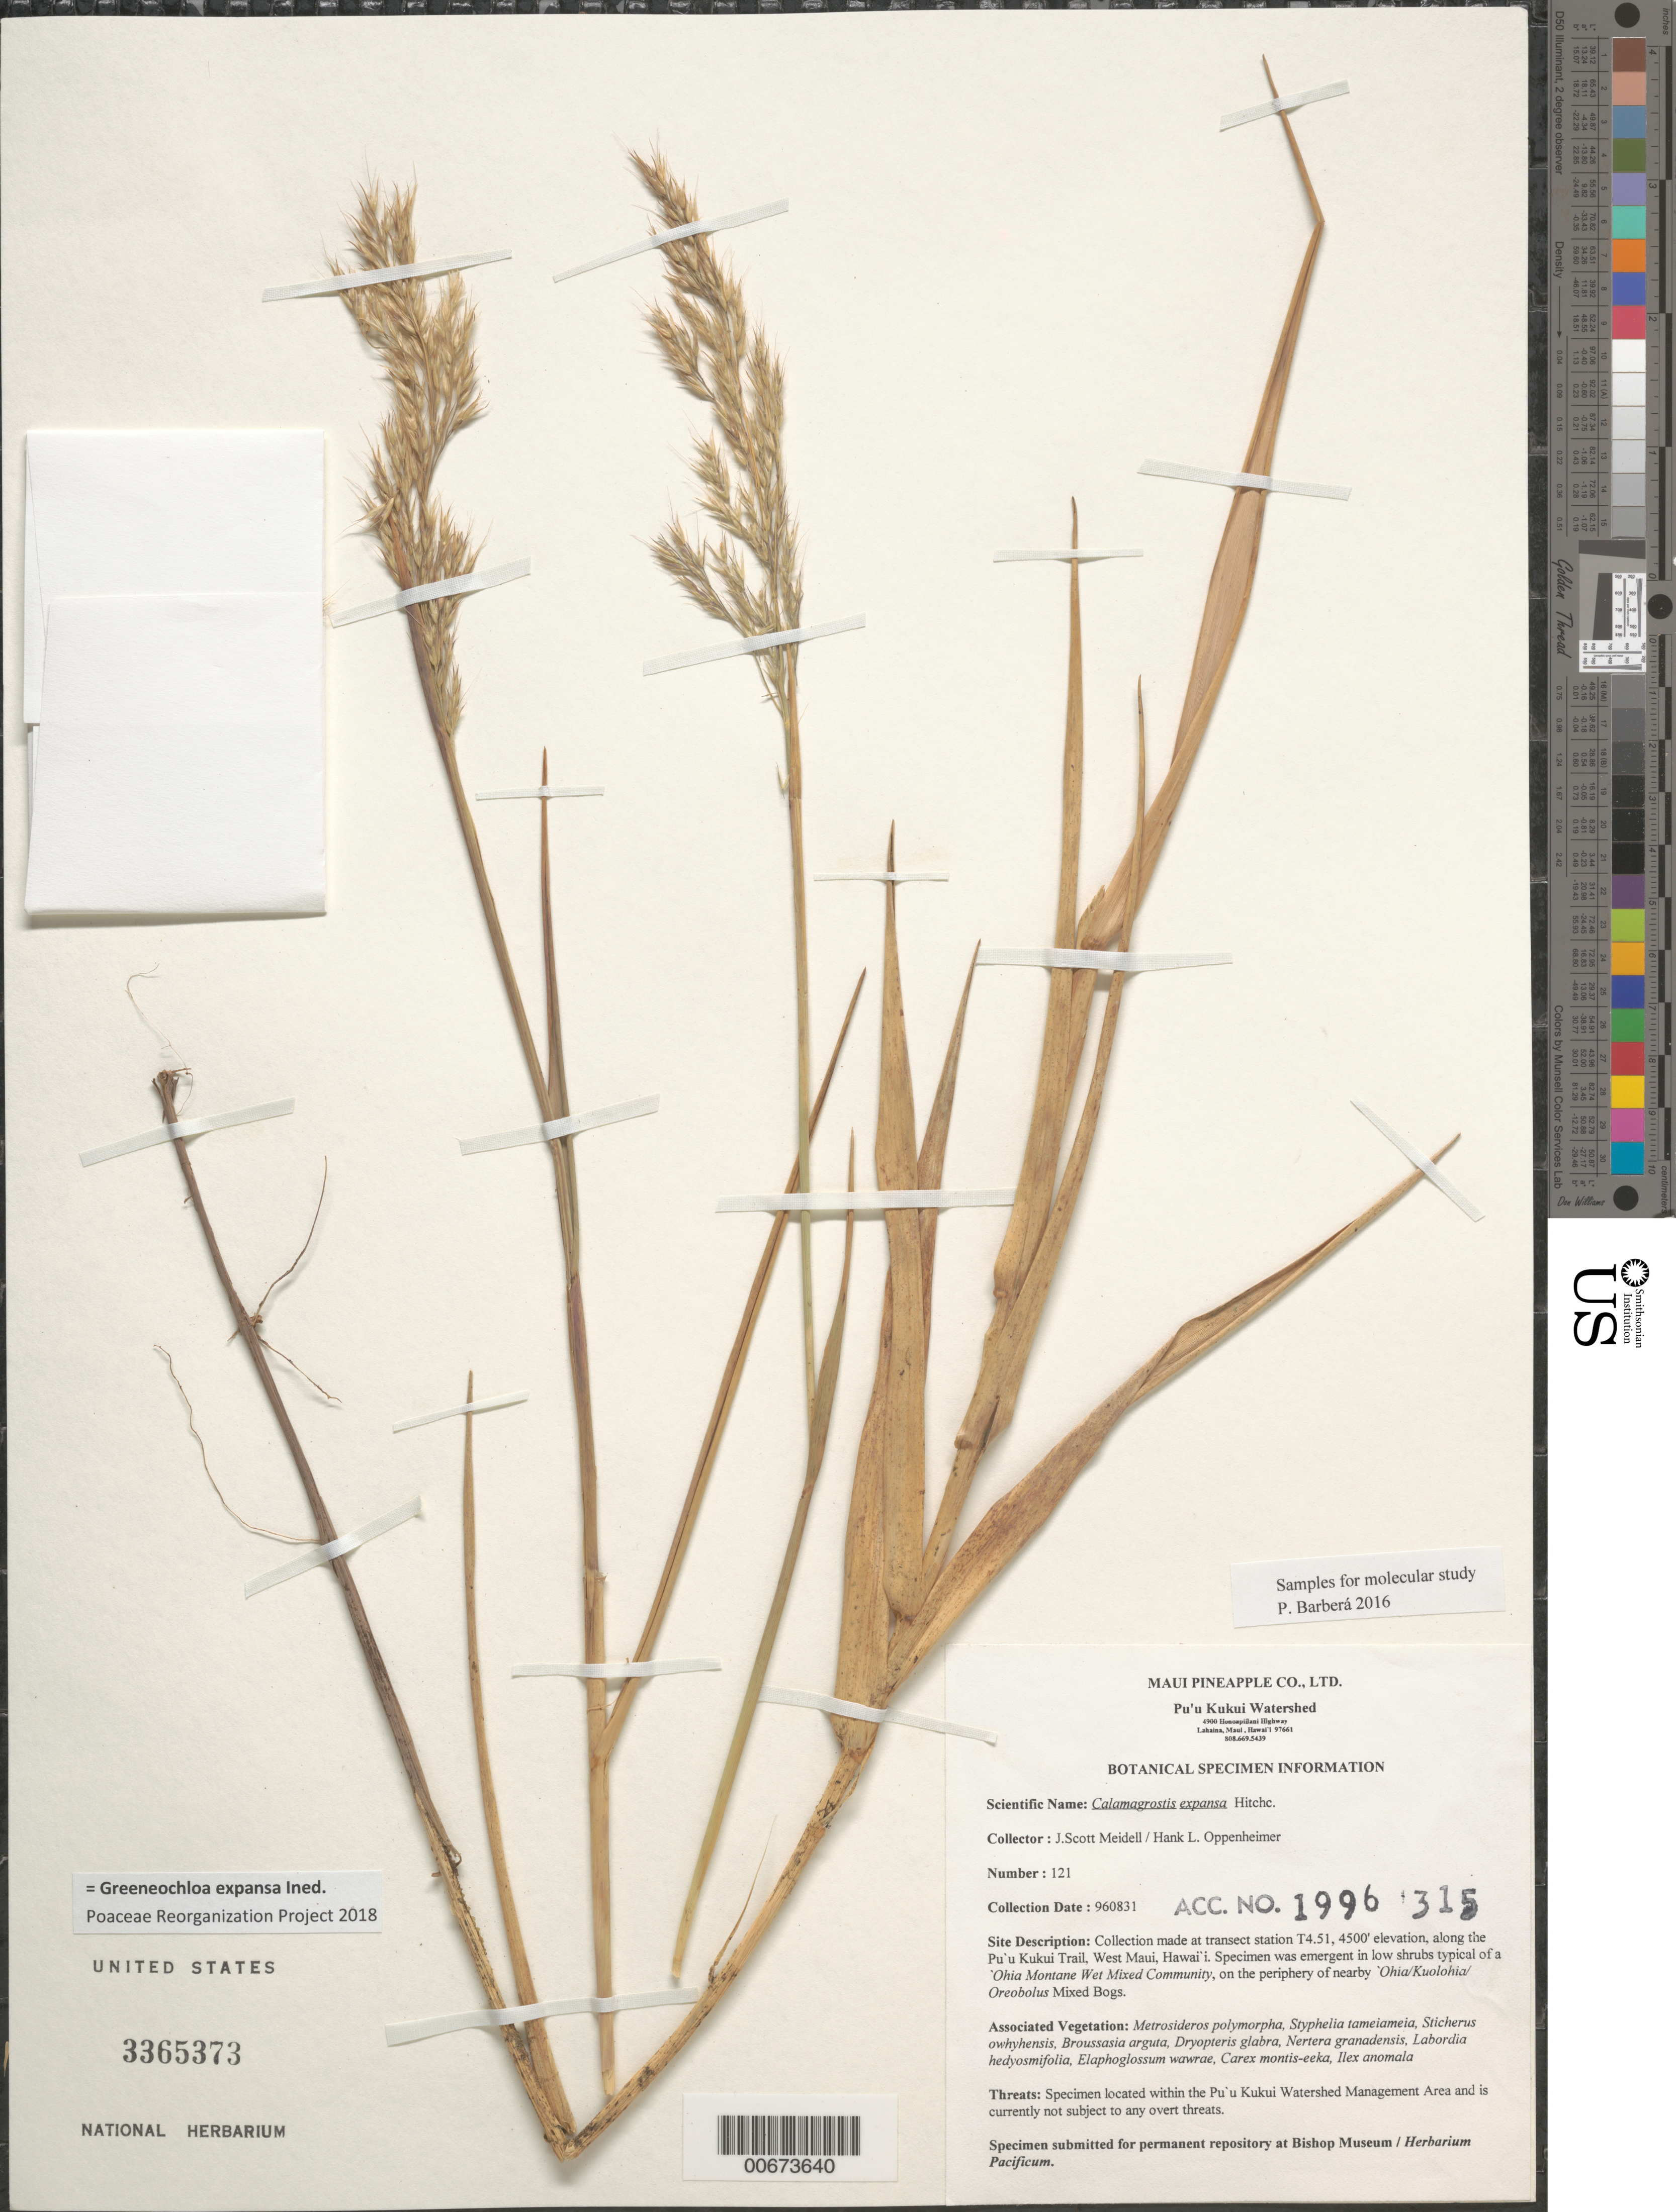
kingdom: Plantae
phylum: Tracheophyta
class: Liliopsida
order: Poales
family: Poaceae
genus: Greeneochloa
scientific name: Greeneochloa expansa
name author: (Munro ex Hillebr.) P.M. Peterson et al.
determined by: Poaceae Reorganization Project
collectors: J. Meidell & H. L. Oppenheimer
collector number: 121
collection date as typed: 31 Aug 1996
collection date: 1996-08-31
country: United States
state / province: Hawaii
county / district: Maui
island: Maui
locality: West Maui, Pu'u Kukui Trail, collection made at transect station T4.51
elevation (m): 1372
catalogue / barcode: US 3365373